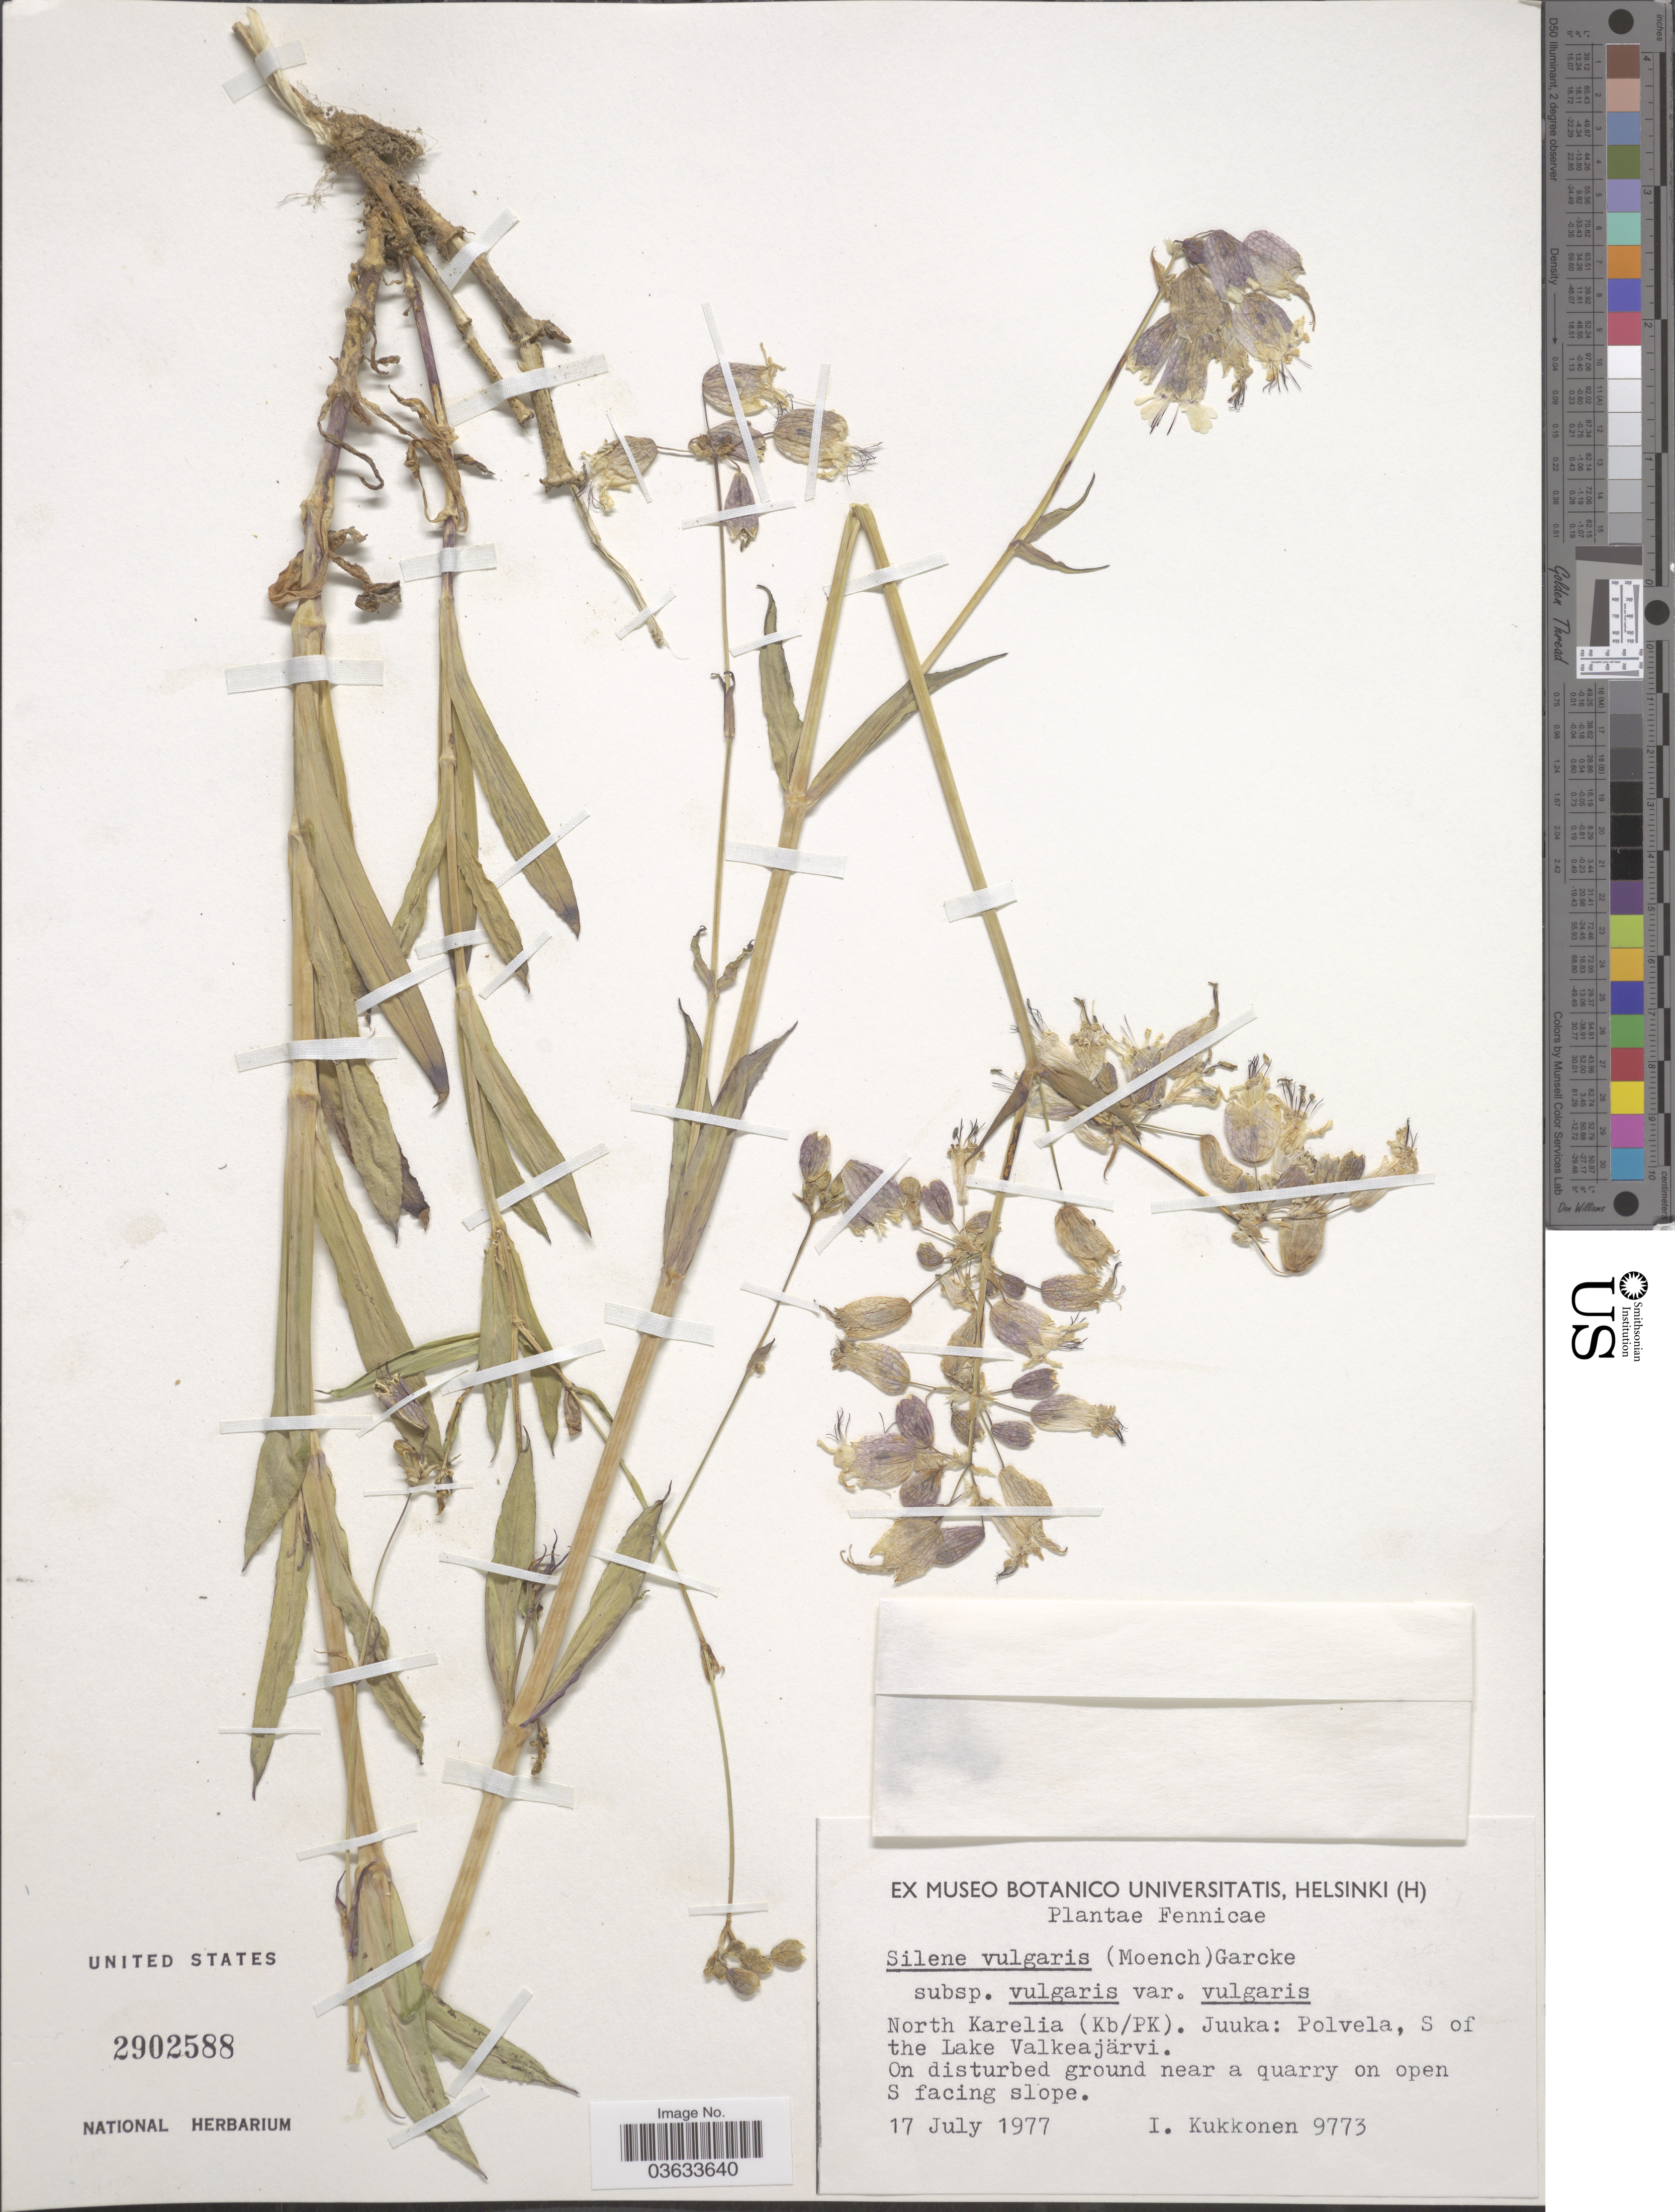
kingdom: Plantae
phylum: Tracheophyta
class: Magnoliopsida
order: Caryophyllales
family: Caryophyllaceae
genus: Silene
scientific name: Silene vulgaris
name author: (Moench) Garcke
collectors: I. Kukkonen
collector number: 9773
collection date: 1977-07-17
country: Finland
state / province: Pohjois-Karjala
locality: Fennicæ. North Karelia (Kb/PK). Juuka: Polvela, S of the Lake Valkeajärvi.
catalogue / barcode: US 2902588